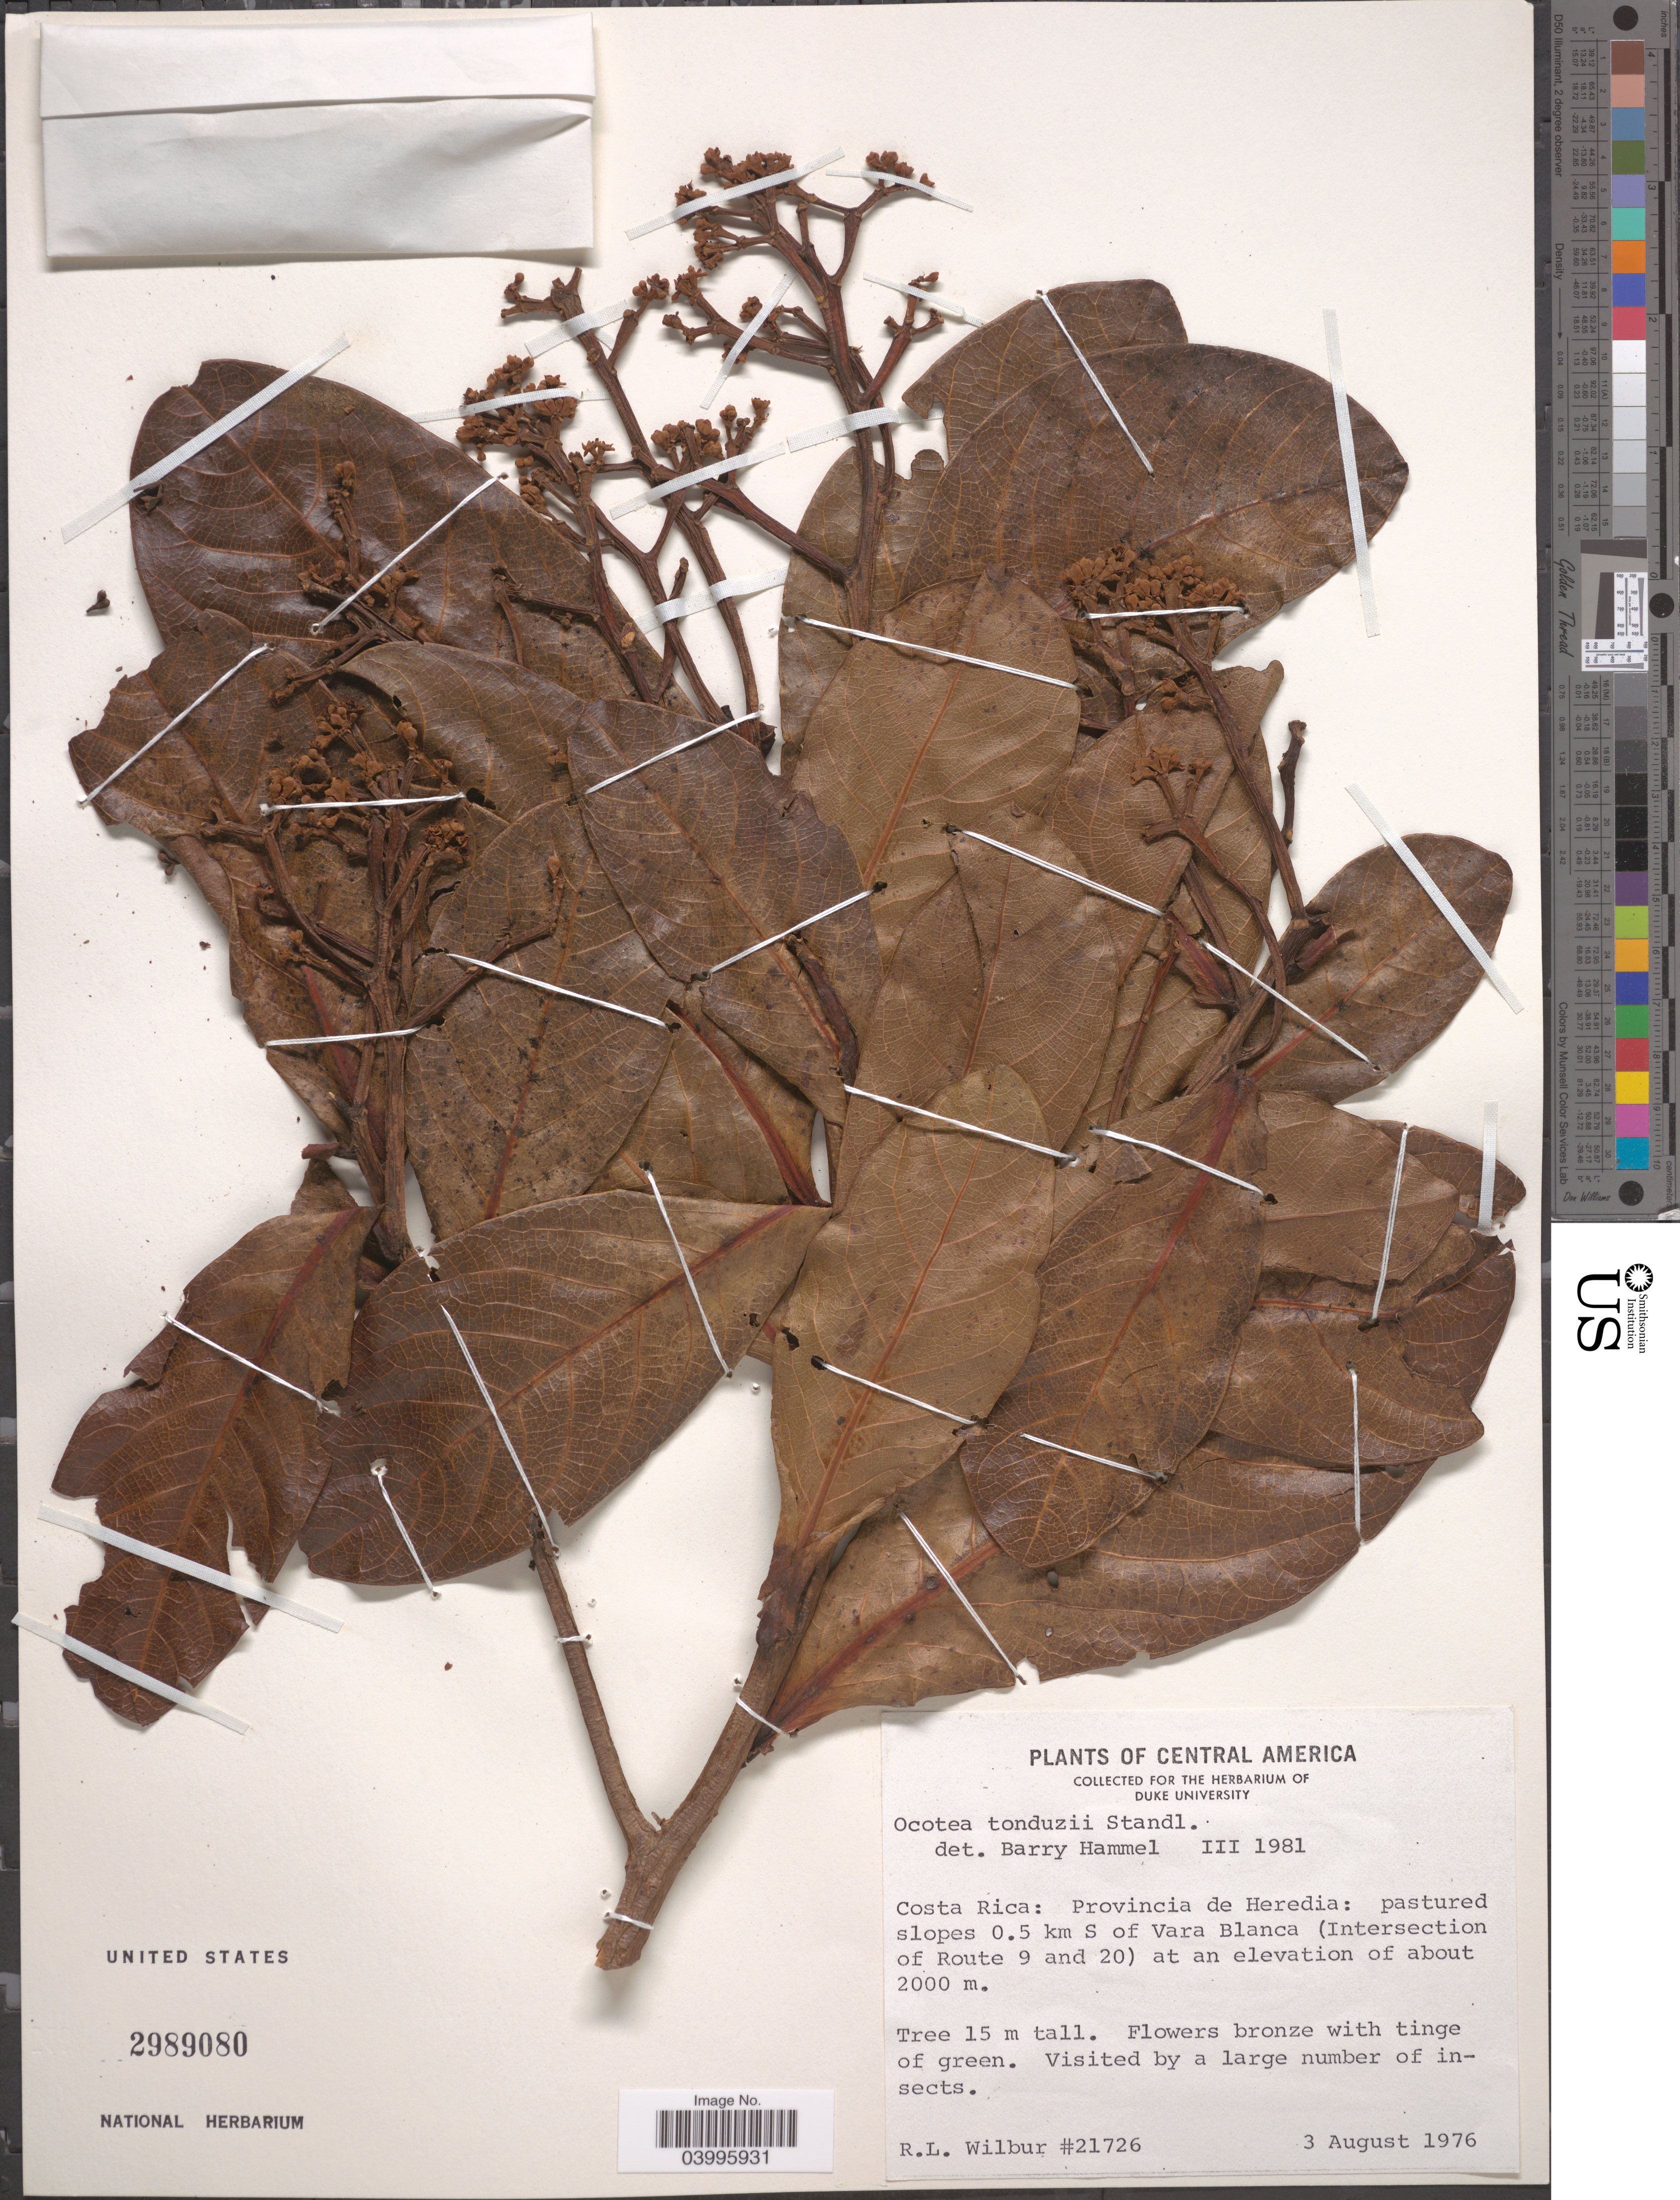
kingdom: Plantae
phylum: Tracheophyta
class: Magnoliopsida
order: Laurales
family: Lauraceae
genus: Ocotea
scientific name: Ocotea tonduzii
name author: Standl.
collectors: R. L. Wilbur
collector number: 21726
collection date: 1976-08-03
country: Costa Rica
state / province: Heredia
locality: Pastured slopes 0.5 km S of Vara Blanca (Intersection of Route 9 and 20).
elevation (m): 2000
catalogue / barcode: US 2989080